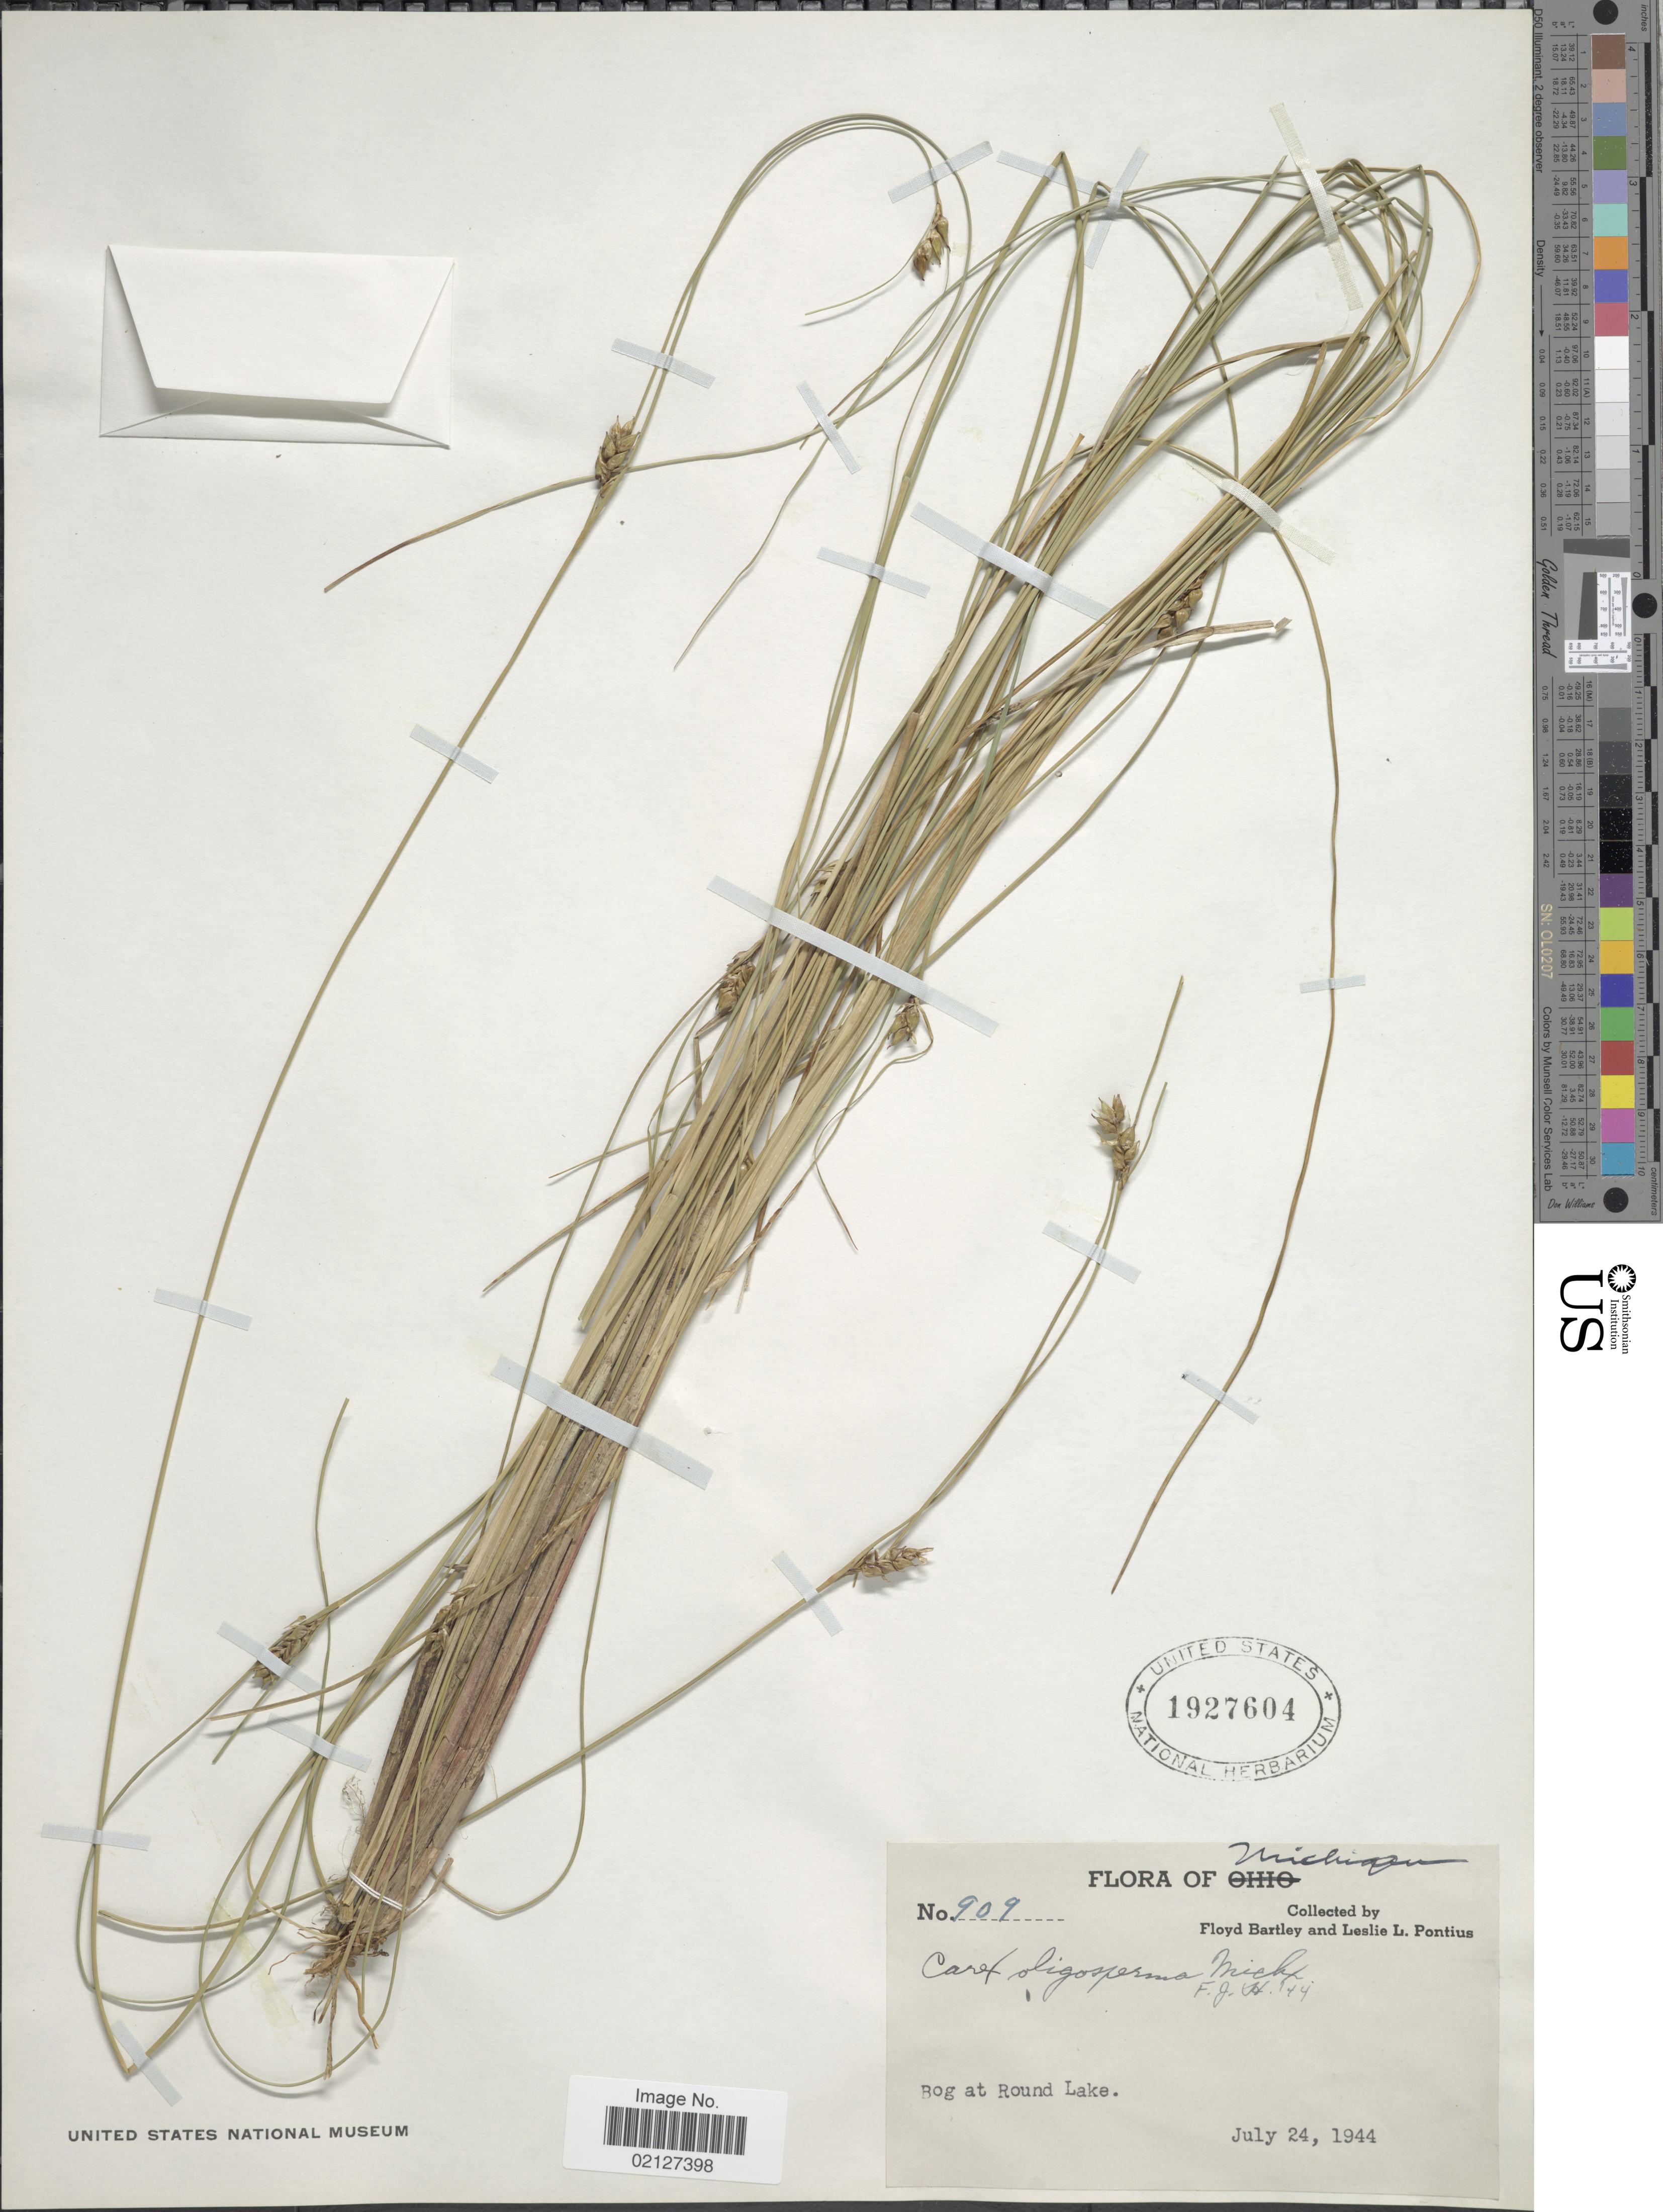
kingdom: Plantae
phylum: Tracheophyta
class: Liliopsida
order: Poales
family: Cyperaceae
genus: Carex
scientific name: Carex oligosperma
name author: Michx.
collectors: F. Bartley & L. Pontius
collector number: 909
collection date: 1944-07-24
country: United States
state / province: Michigan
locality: Bog at Round Lake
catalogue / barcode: US 1927604